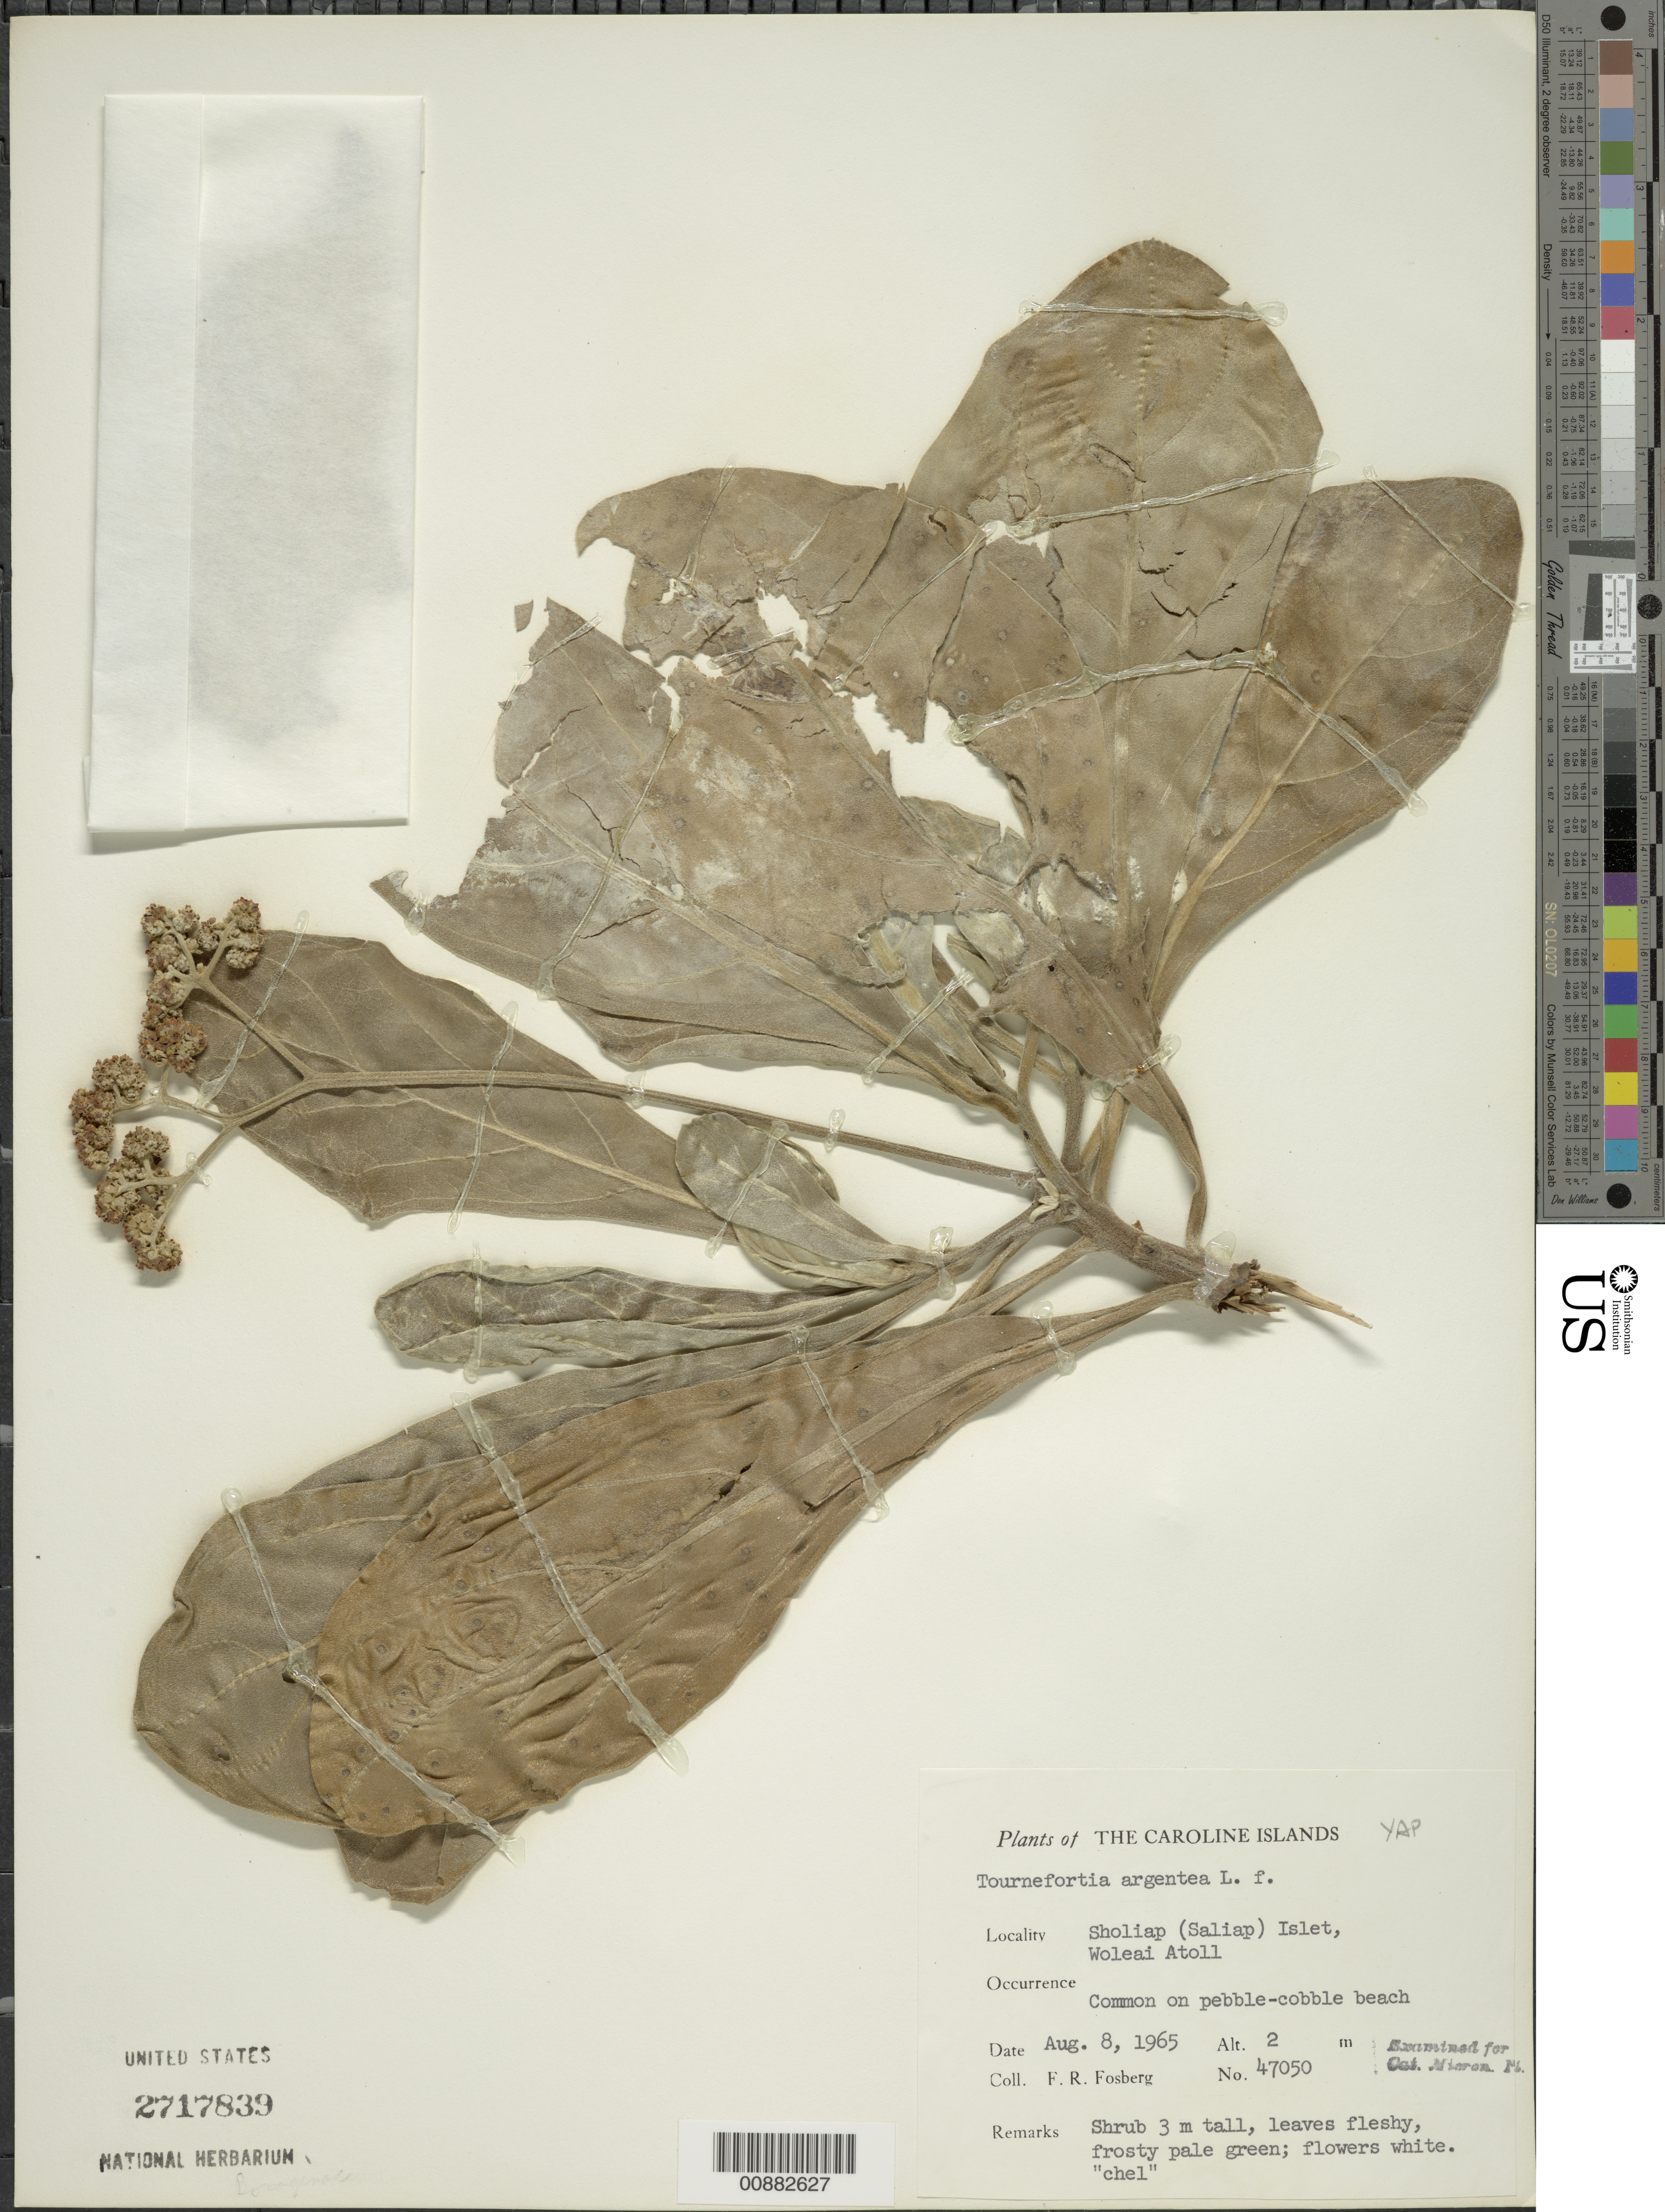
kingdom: Plantae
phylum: Tracheophyta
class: Magnoliopsida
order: Boraginales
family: Heliotropiaceae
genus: Heliotropium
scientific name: Heliotropium arboreum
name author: (Blanco) Mabberley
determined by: Wagner, W. L., (BOT), Smithsonian Institution - National Museum of Natural History (UNITED STATES)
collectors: F. R. Fosberg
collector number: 47050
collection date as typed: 08 Aug 1965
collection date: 1965-08-08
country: Micronesia, Federated States of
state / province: Yap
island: Woleai Atoll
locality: Sholiap (Saliap) Islet, Woleai Atoll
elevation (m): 2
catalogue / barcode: US 2717839